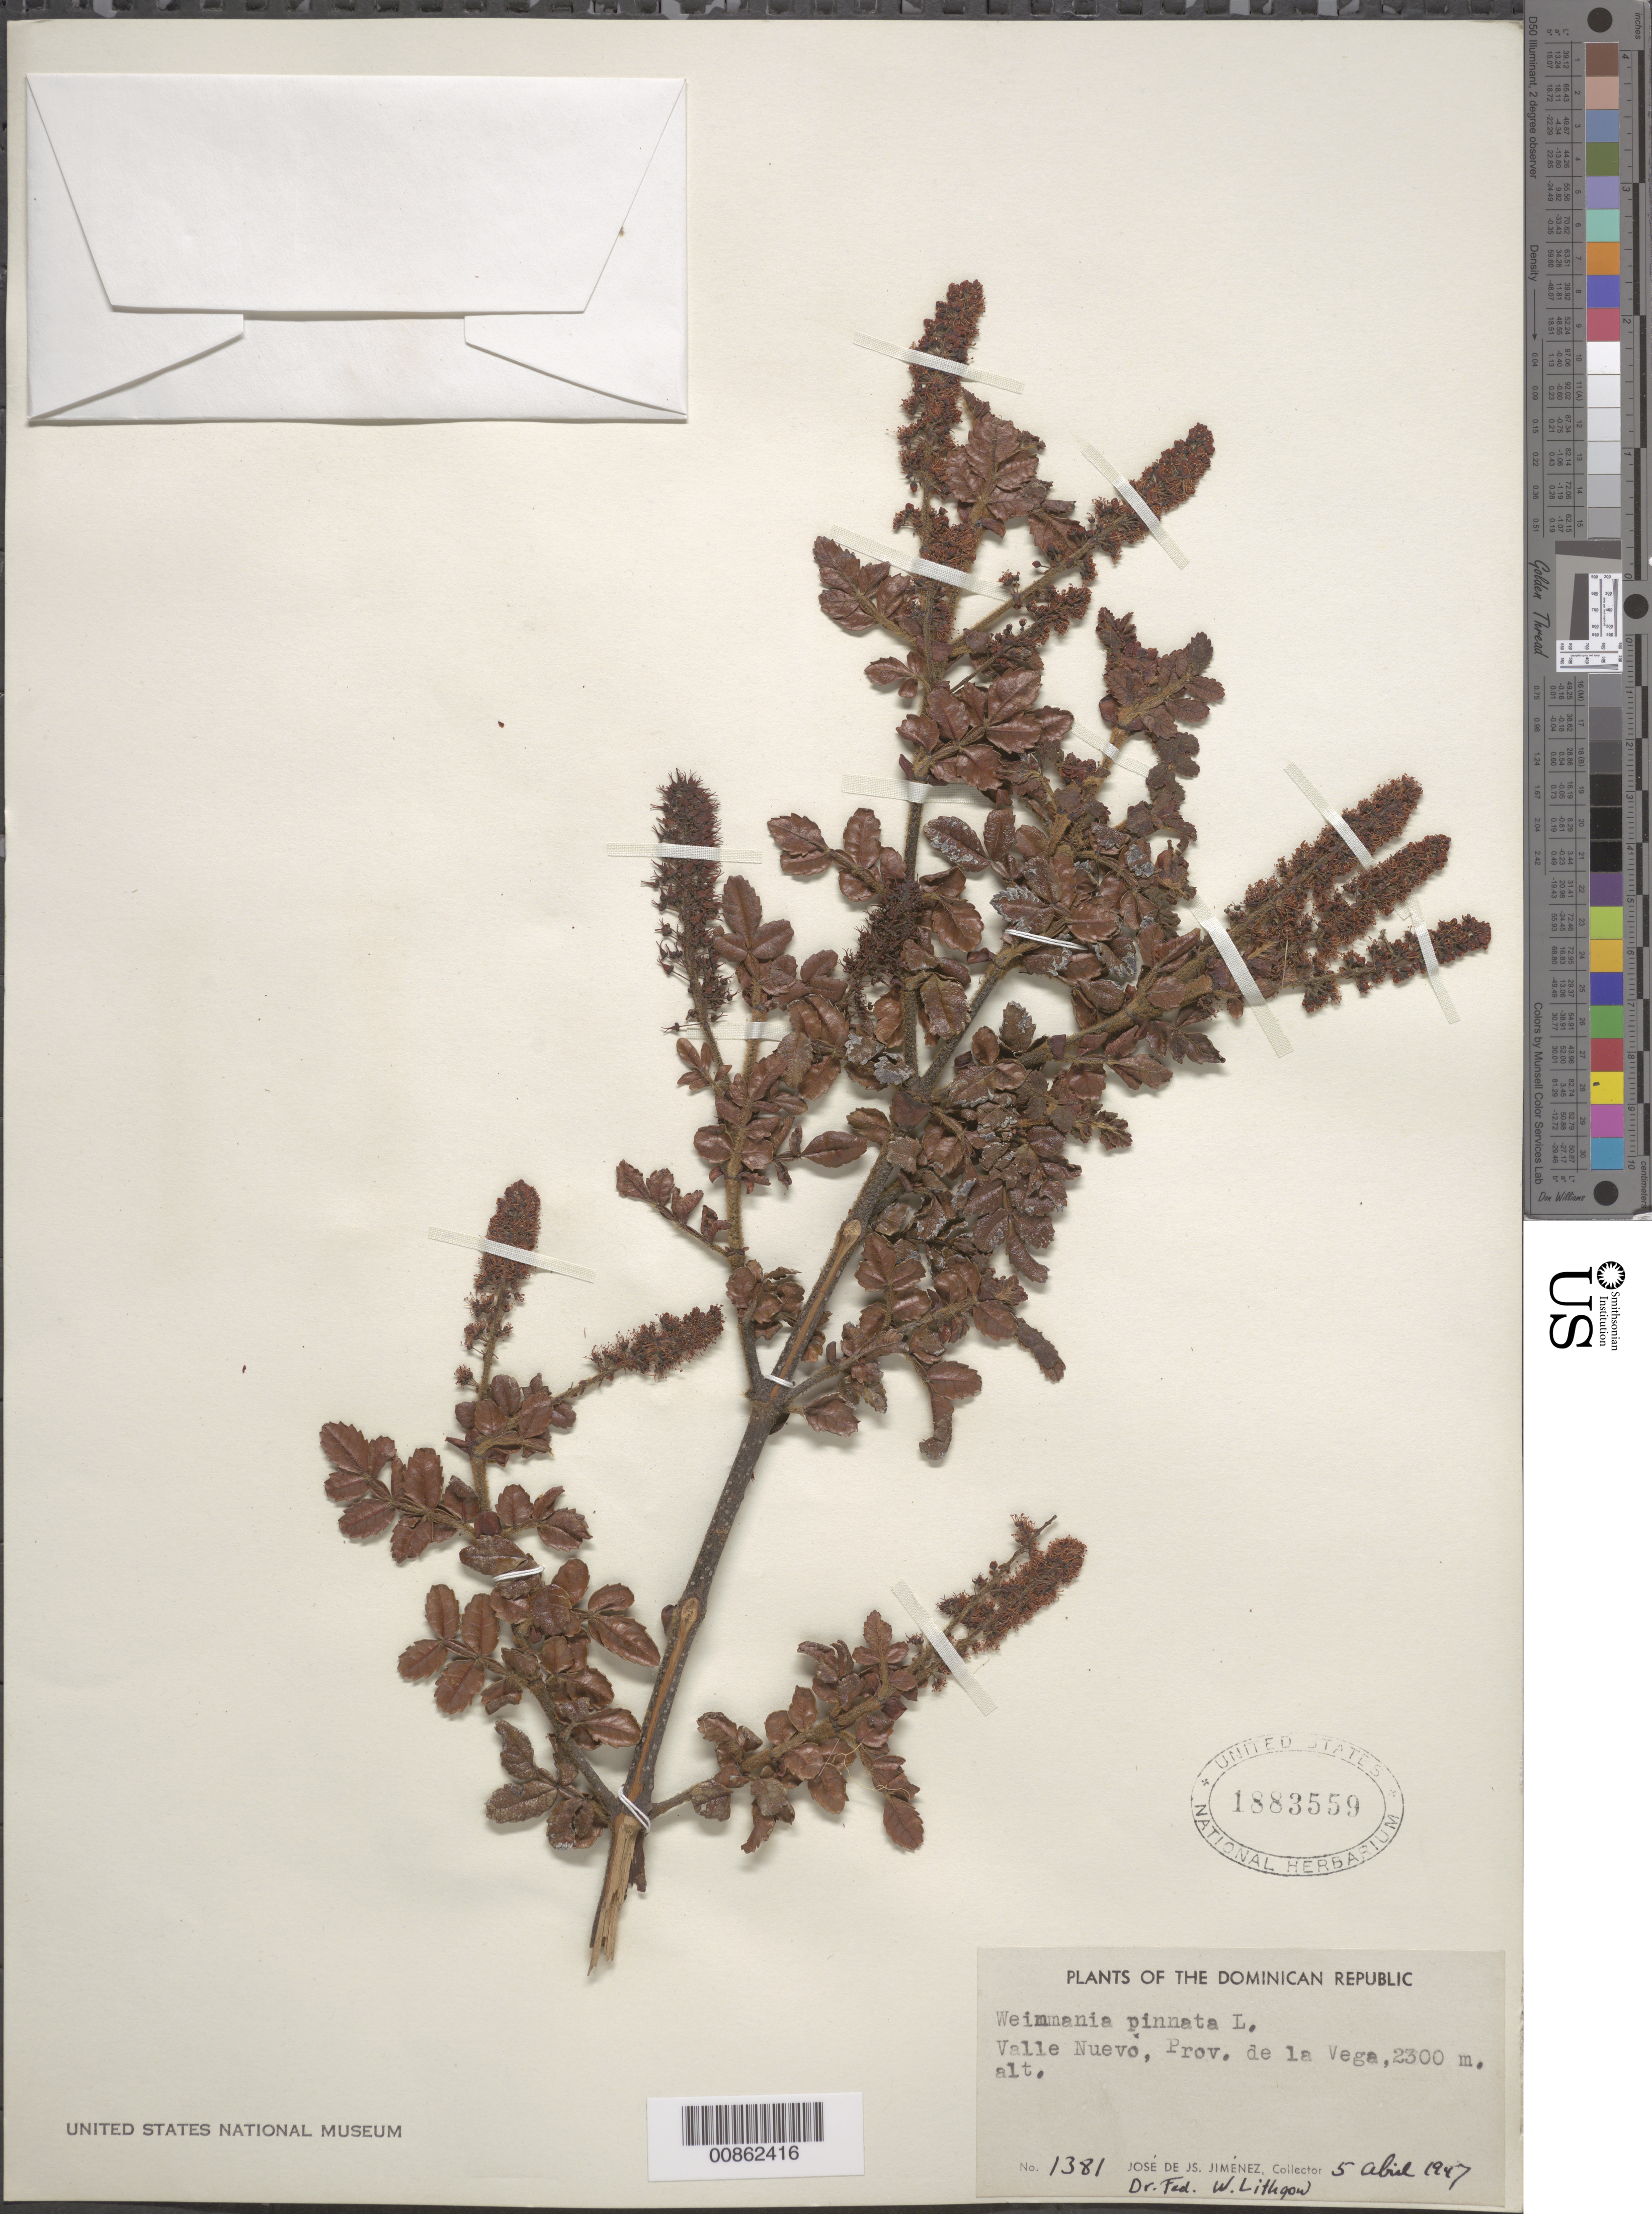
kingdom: Plantae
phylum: Tracheophyta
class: Magnoliopsida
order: Oxalidales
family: Cunoniaceae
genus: Weinmannia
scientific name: Weinmannia pinnata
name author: L.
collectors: J. J. Jiménez Almonte & W. Lithgow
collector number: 1381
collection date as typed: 05 Apr 1947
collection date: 1947-04-05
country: Dominican Republic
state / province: La Vega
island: Hispaniola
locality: Valle Nuevo.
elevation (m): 2300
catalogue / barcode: US 1883559